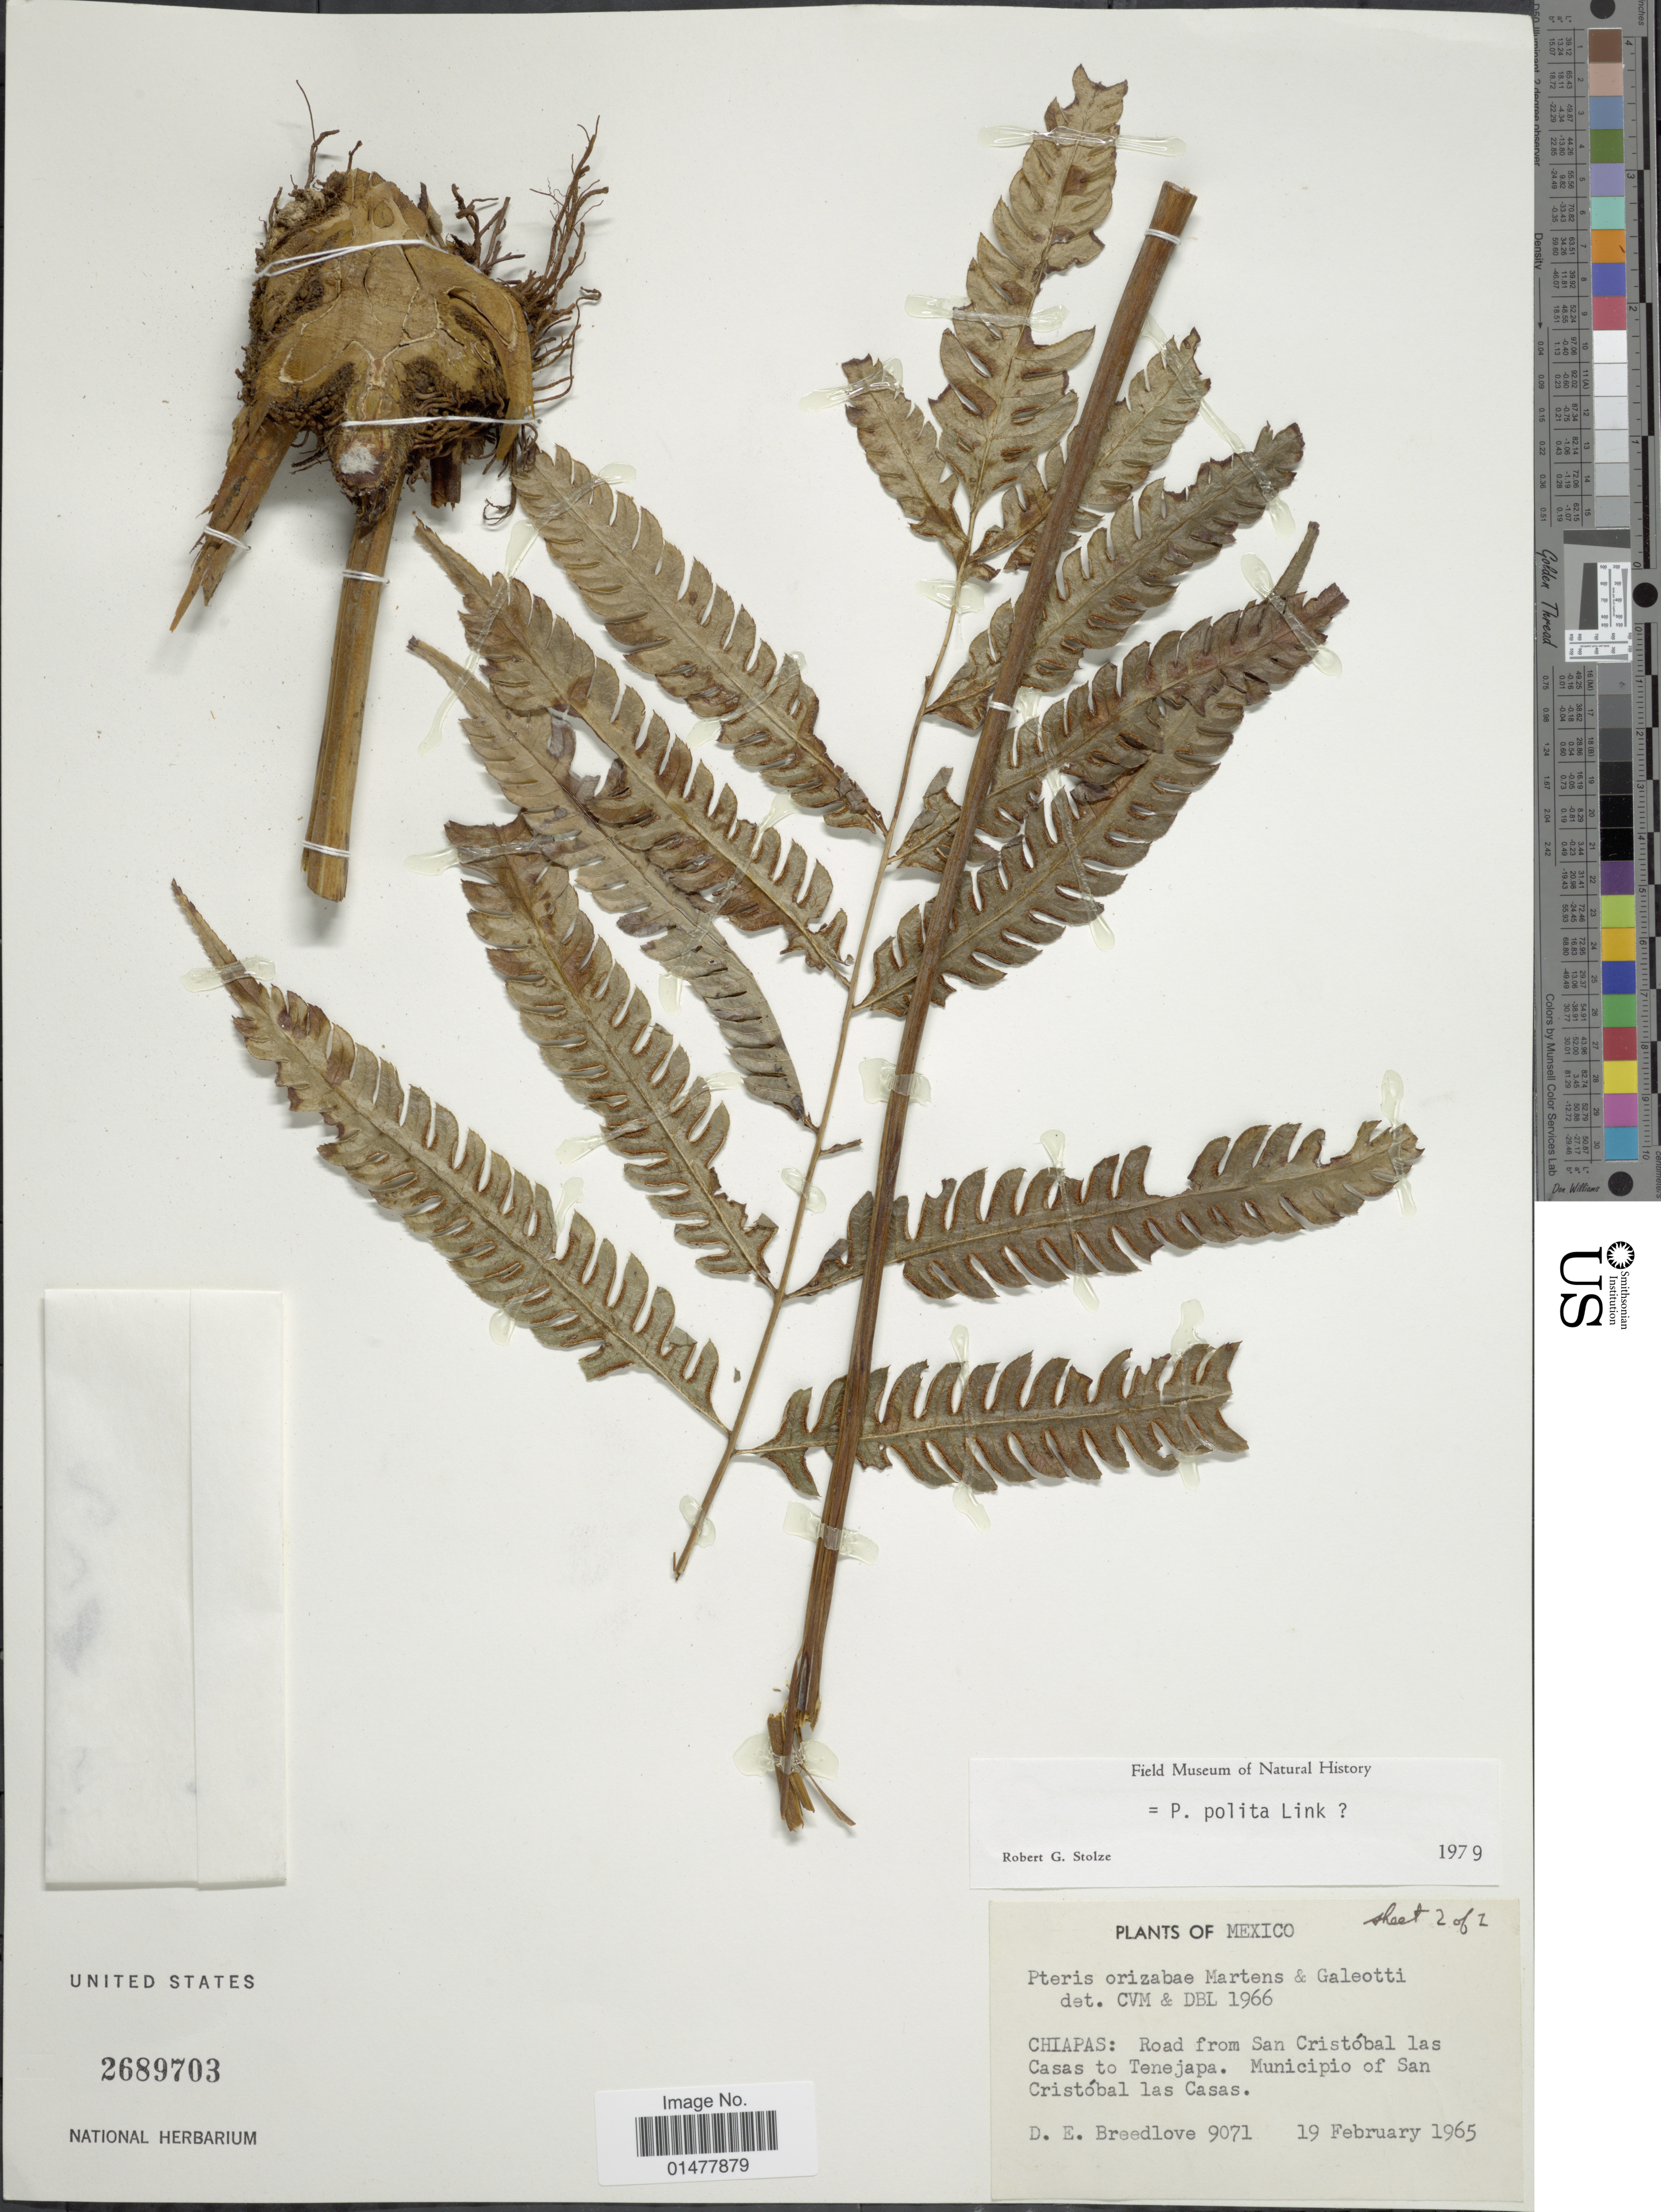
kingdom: Plantae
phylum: Tracheophyta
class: Polypodiopsida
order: Polypodiales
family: Pteridaceae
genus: Pteris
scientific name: Pteris orizabae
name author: M. Martens & Galeotti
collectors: D. E. Breedlove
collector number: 9071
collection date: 1965-02-19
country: Mexico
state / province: Chiapas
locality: Plants of Mexico, Chiapas: Road from San Cristobal las Casa toTenejapa, Municipio of San Cristobal las Casas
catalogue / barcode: US 2689703